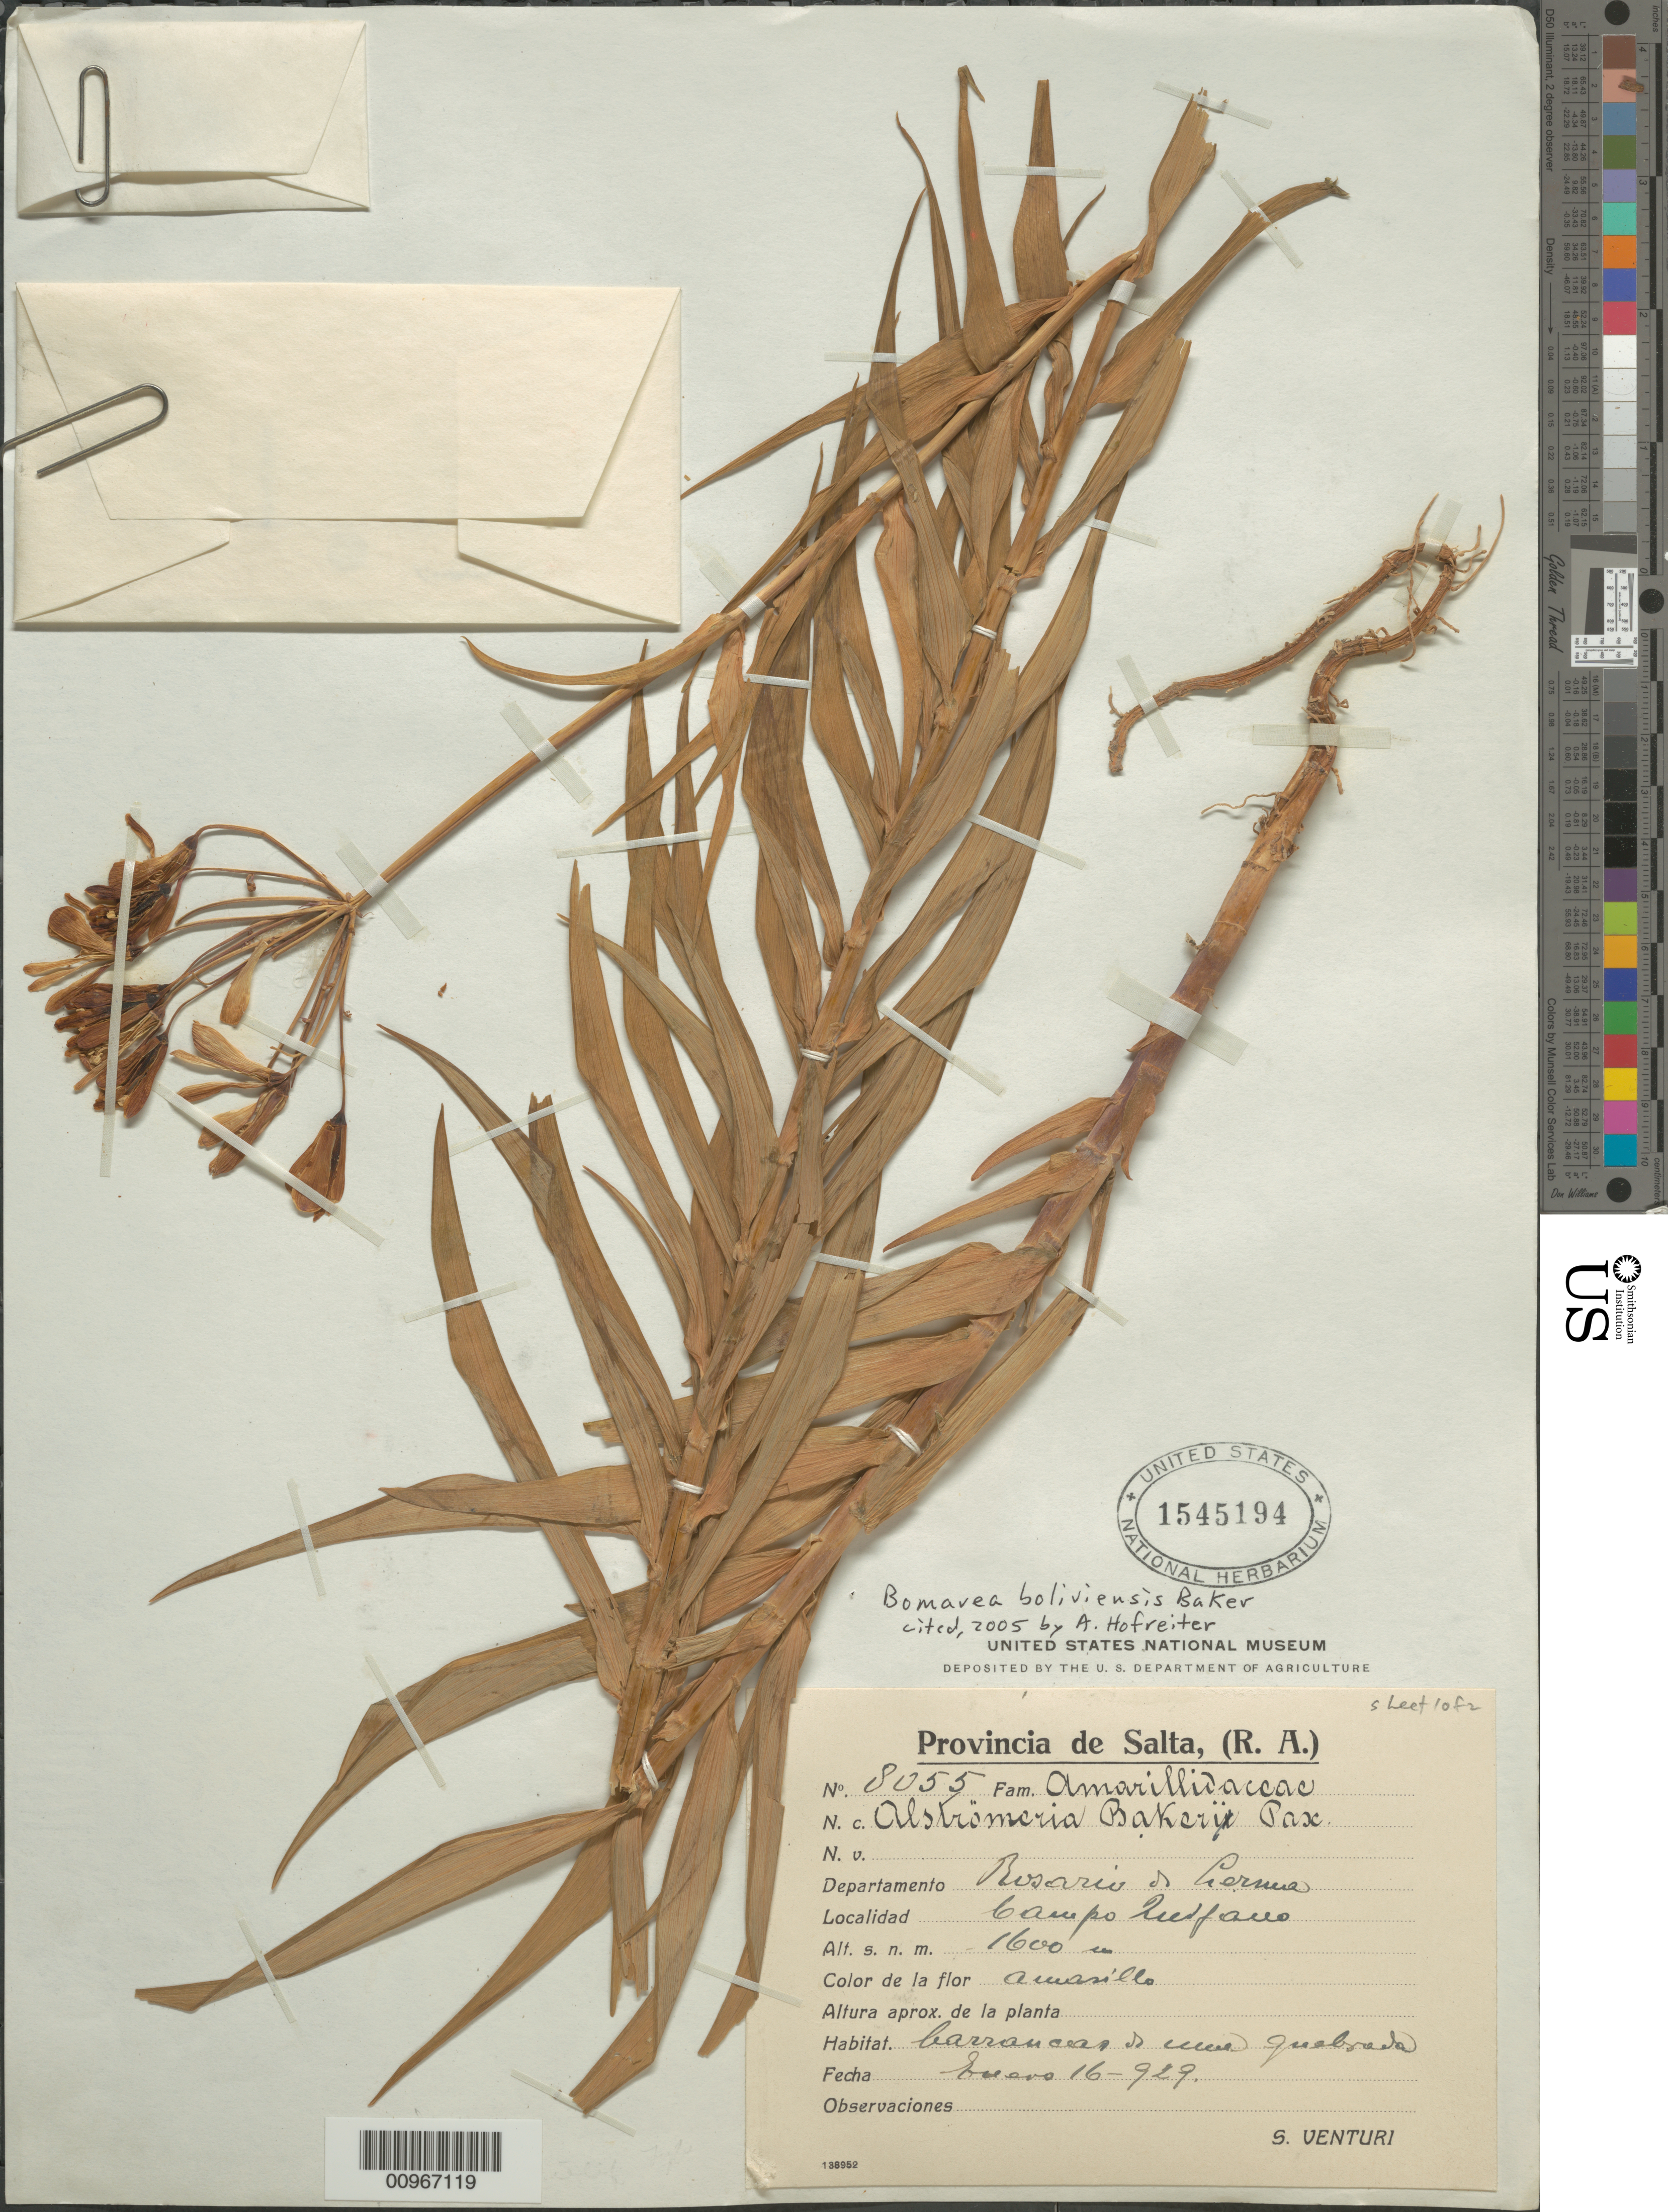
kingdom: Plantae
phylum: Tracheophyta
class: Liliopsida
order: Liliales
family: Alstroemeriaceae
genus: Bomarea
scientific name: Bomarea boliviensis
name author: Baker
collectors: S. Venturi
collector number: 8055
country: Argentina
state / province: Santa Fé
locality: Rosario and Hersua, Campo Quijous.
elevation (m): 1600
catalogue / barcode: US 1545194